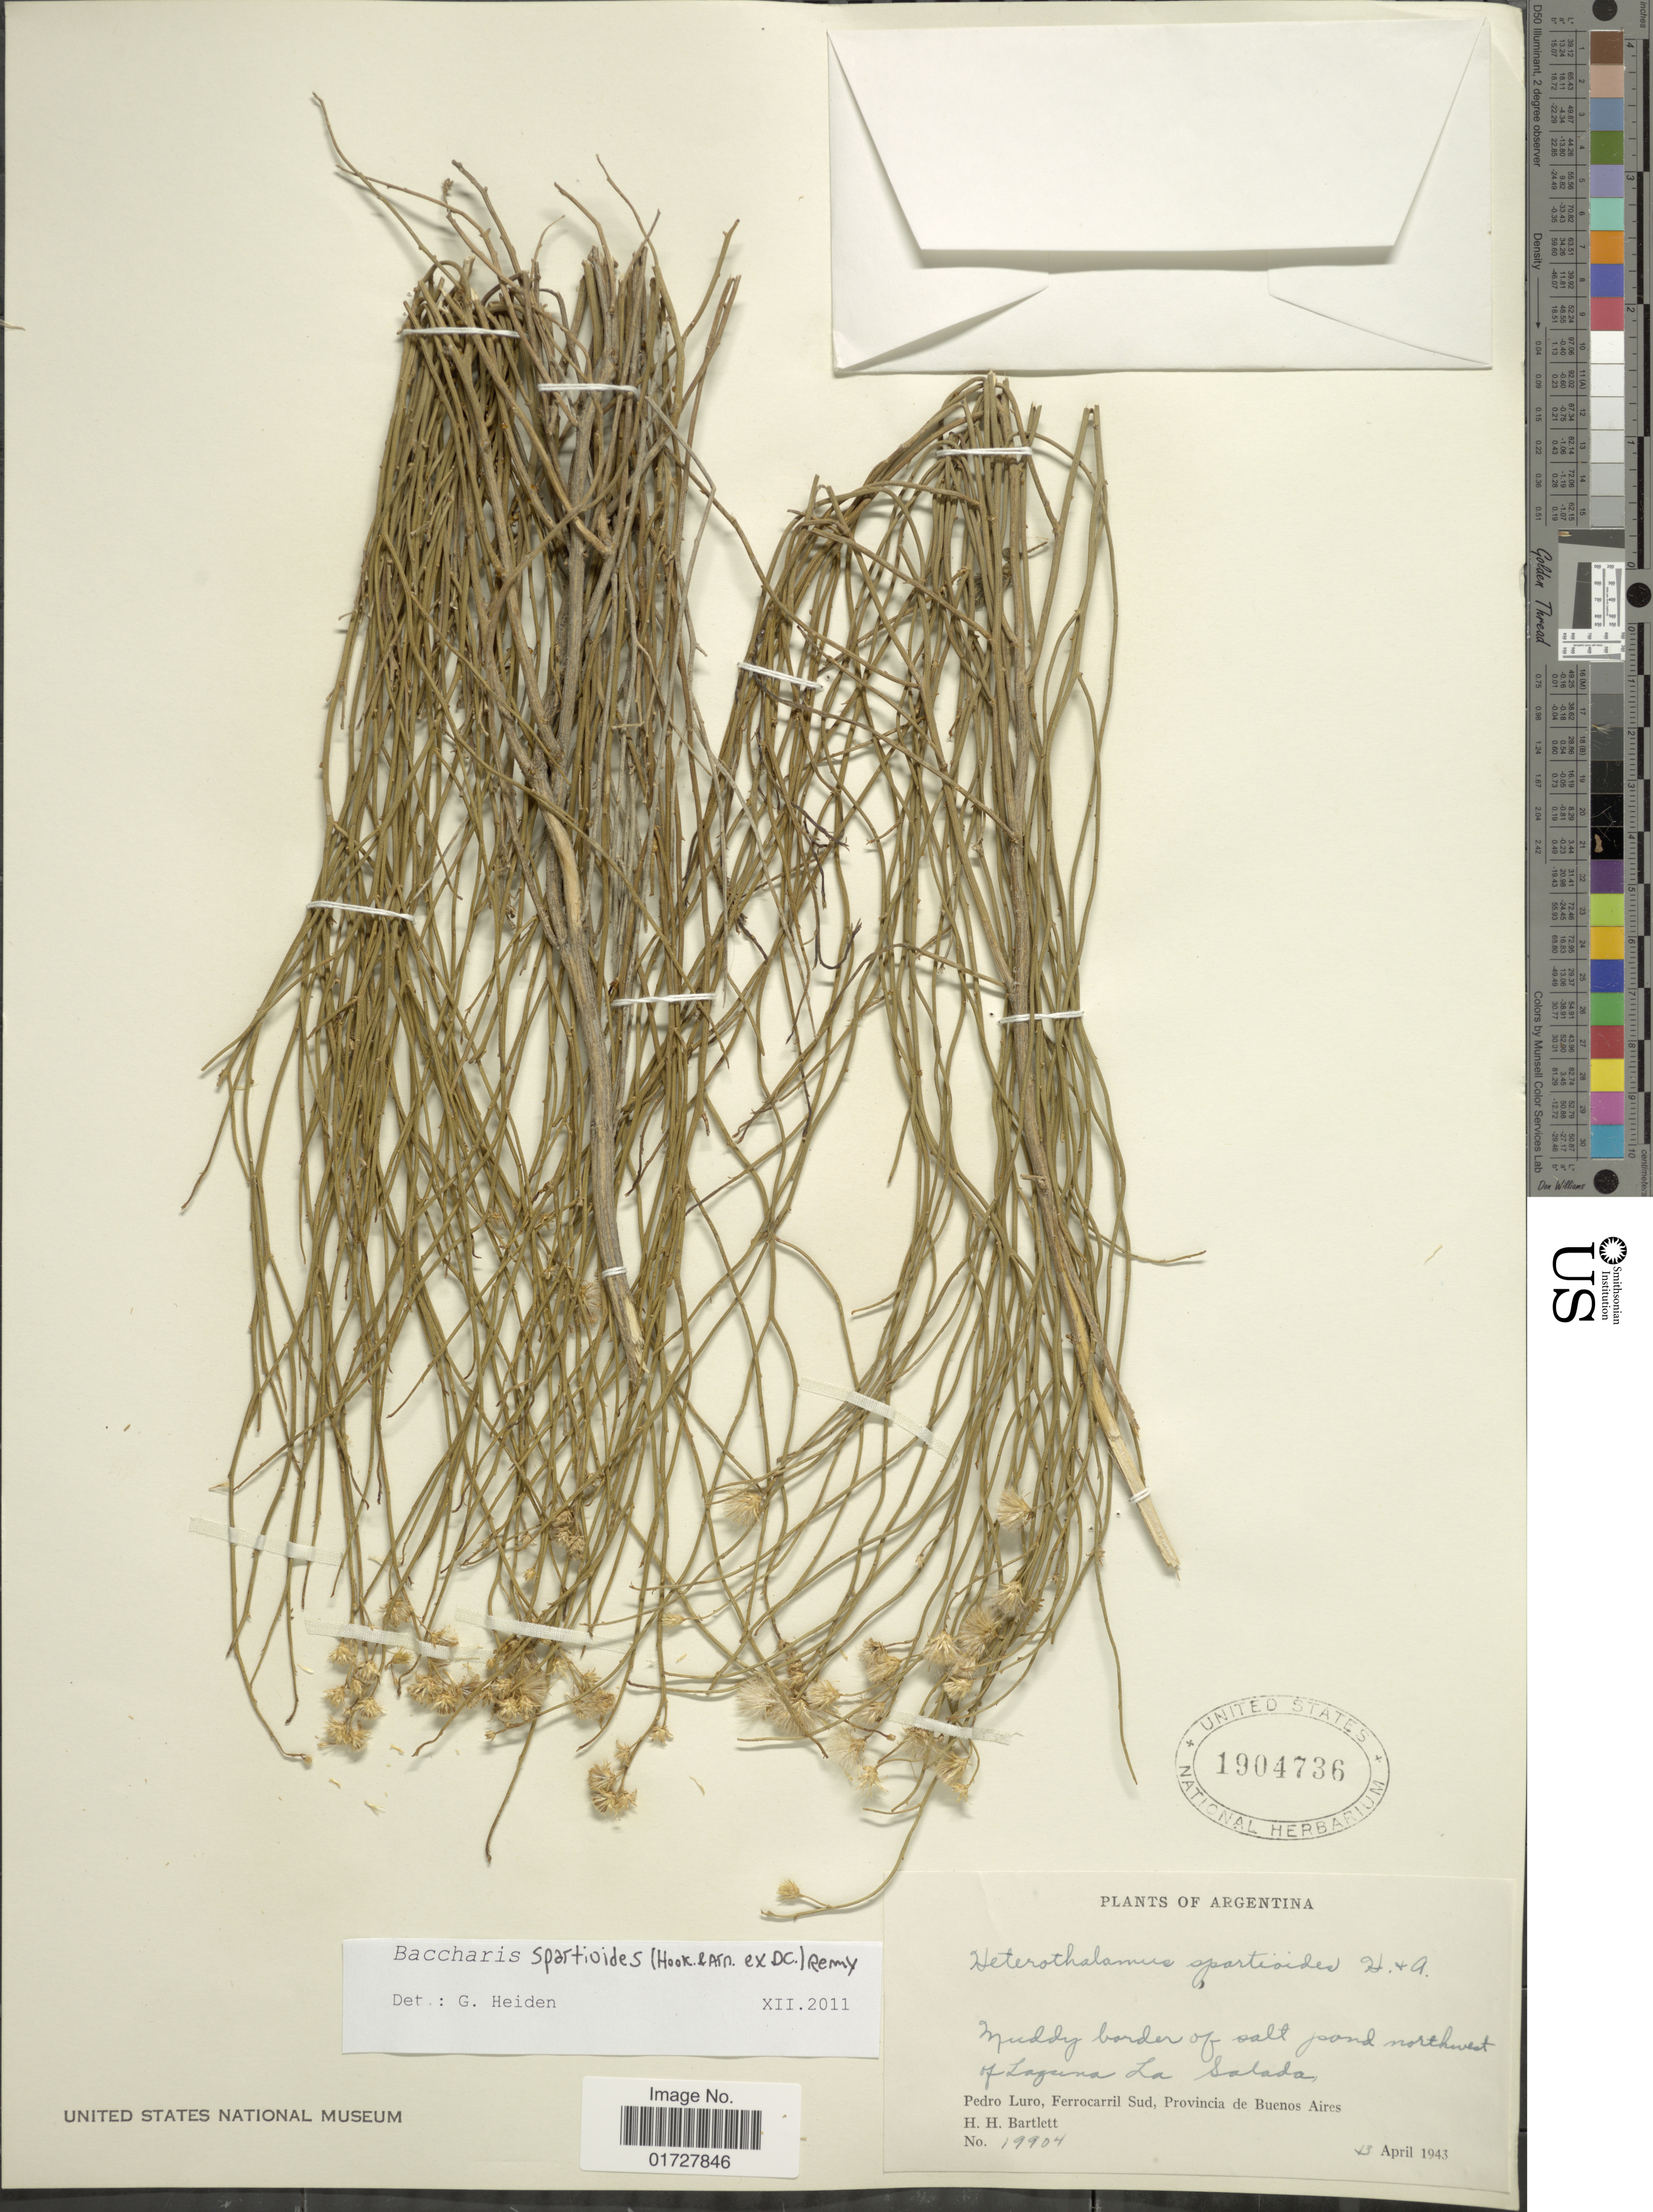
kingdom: Plantae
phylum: Tracheophyta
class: Magnoliopsida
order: Asterales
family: Asteraceae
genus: Baccharis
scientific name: Baccharis spartioides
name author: (Hook. & Arn. ex DC.) J. Rémy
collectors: H. H. Bartlett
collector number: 19904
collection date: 1943-04-13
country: Argentina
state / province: Buenos Aires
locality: Northwest of Laguna La Salada, Pedro Luro, Ferrocarril Sud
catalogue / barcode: US 1904736